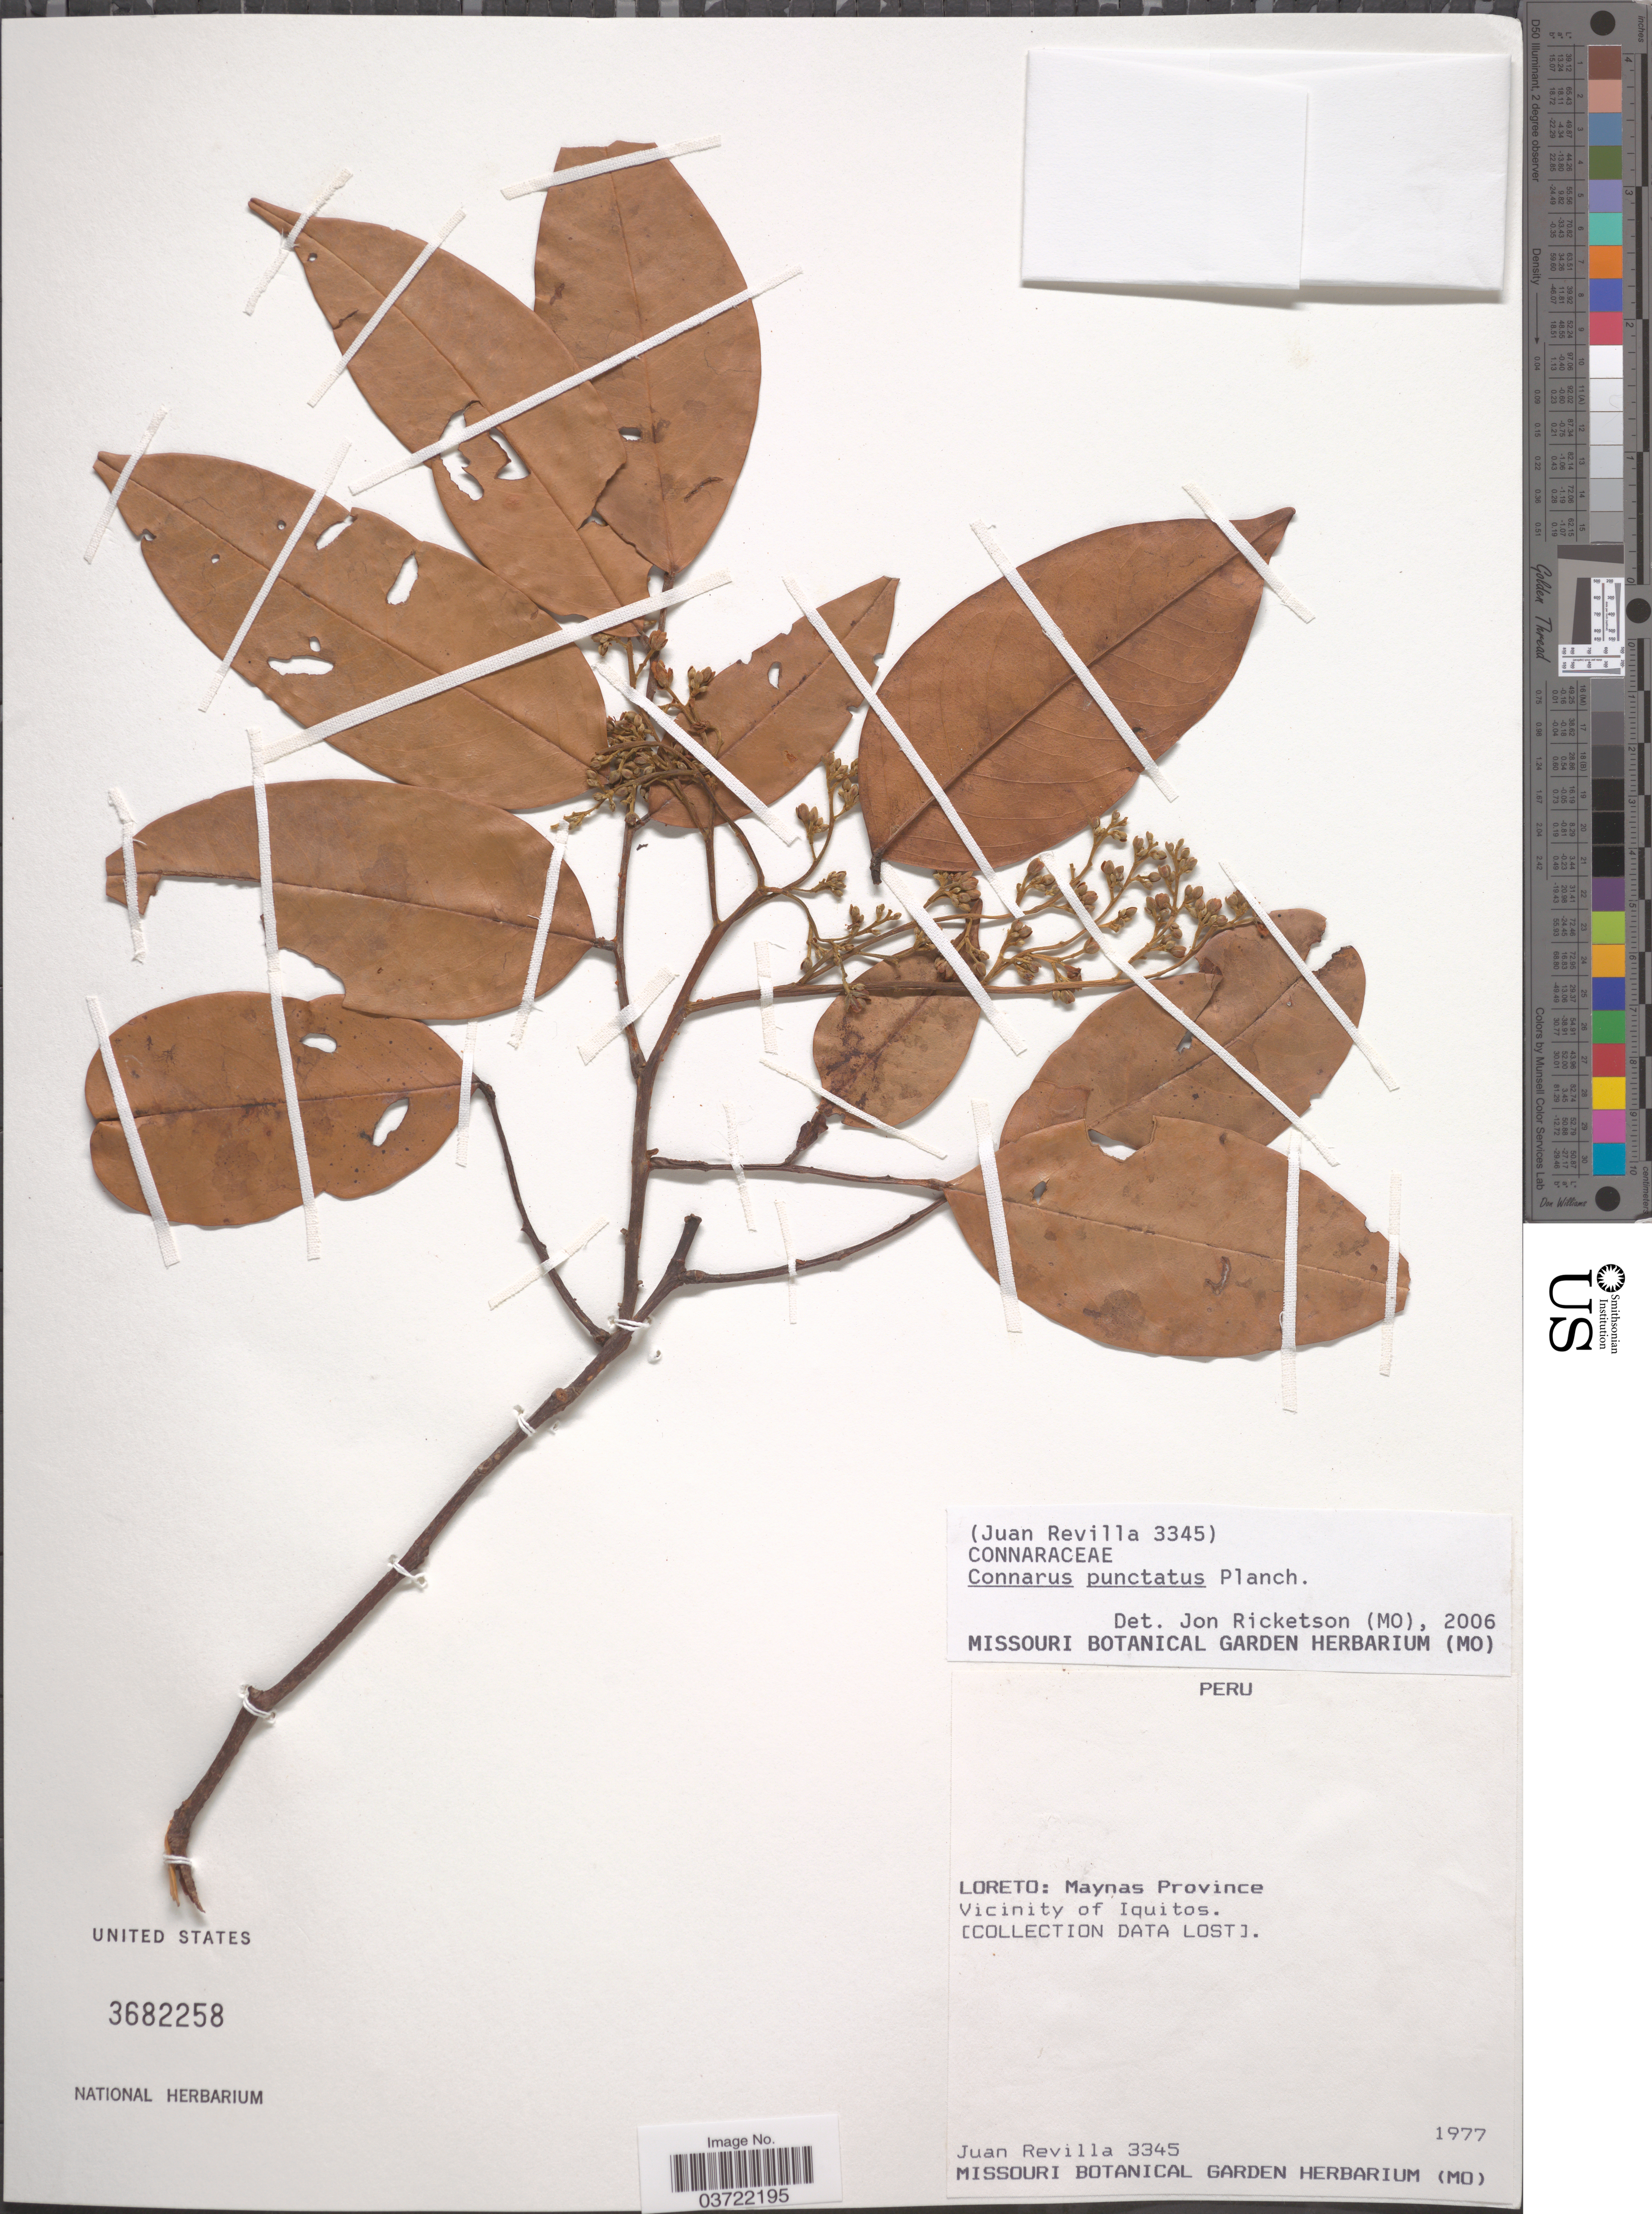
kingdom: Plantae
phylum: Tracheophyta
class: Magnoliopsida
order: Oxalidales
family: Connaraceae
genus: Connarus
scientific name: Connarus punctatus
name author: Planch.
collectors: J. Revilla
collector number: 3345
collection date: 1977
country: Peru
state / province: Loreto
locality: Maynas Province. Vicinity of Iquitos.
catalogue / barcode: US 3682258